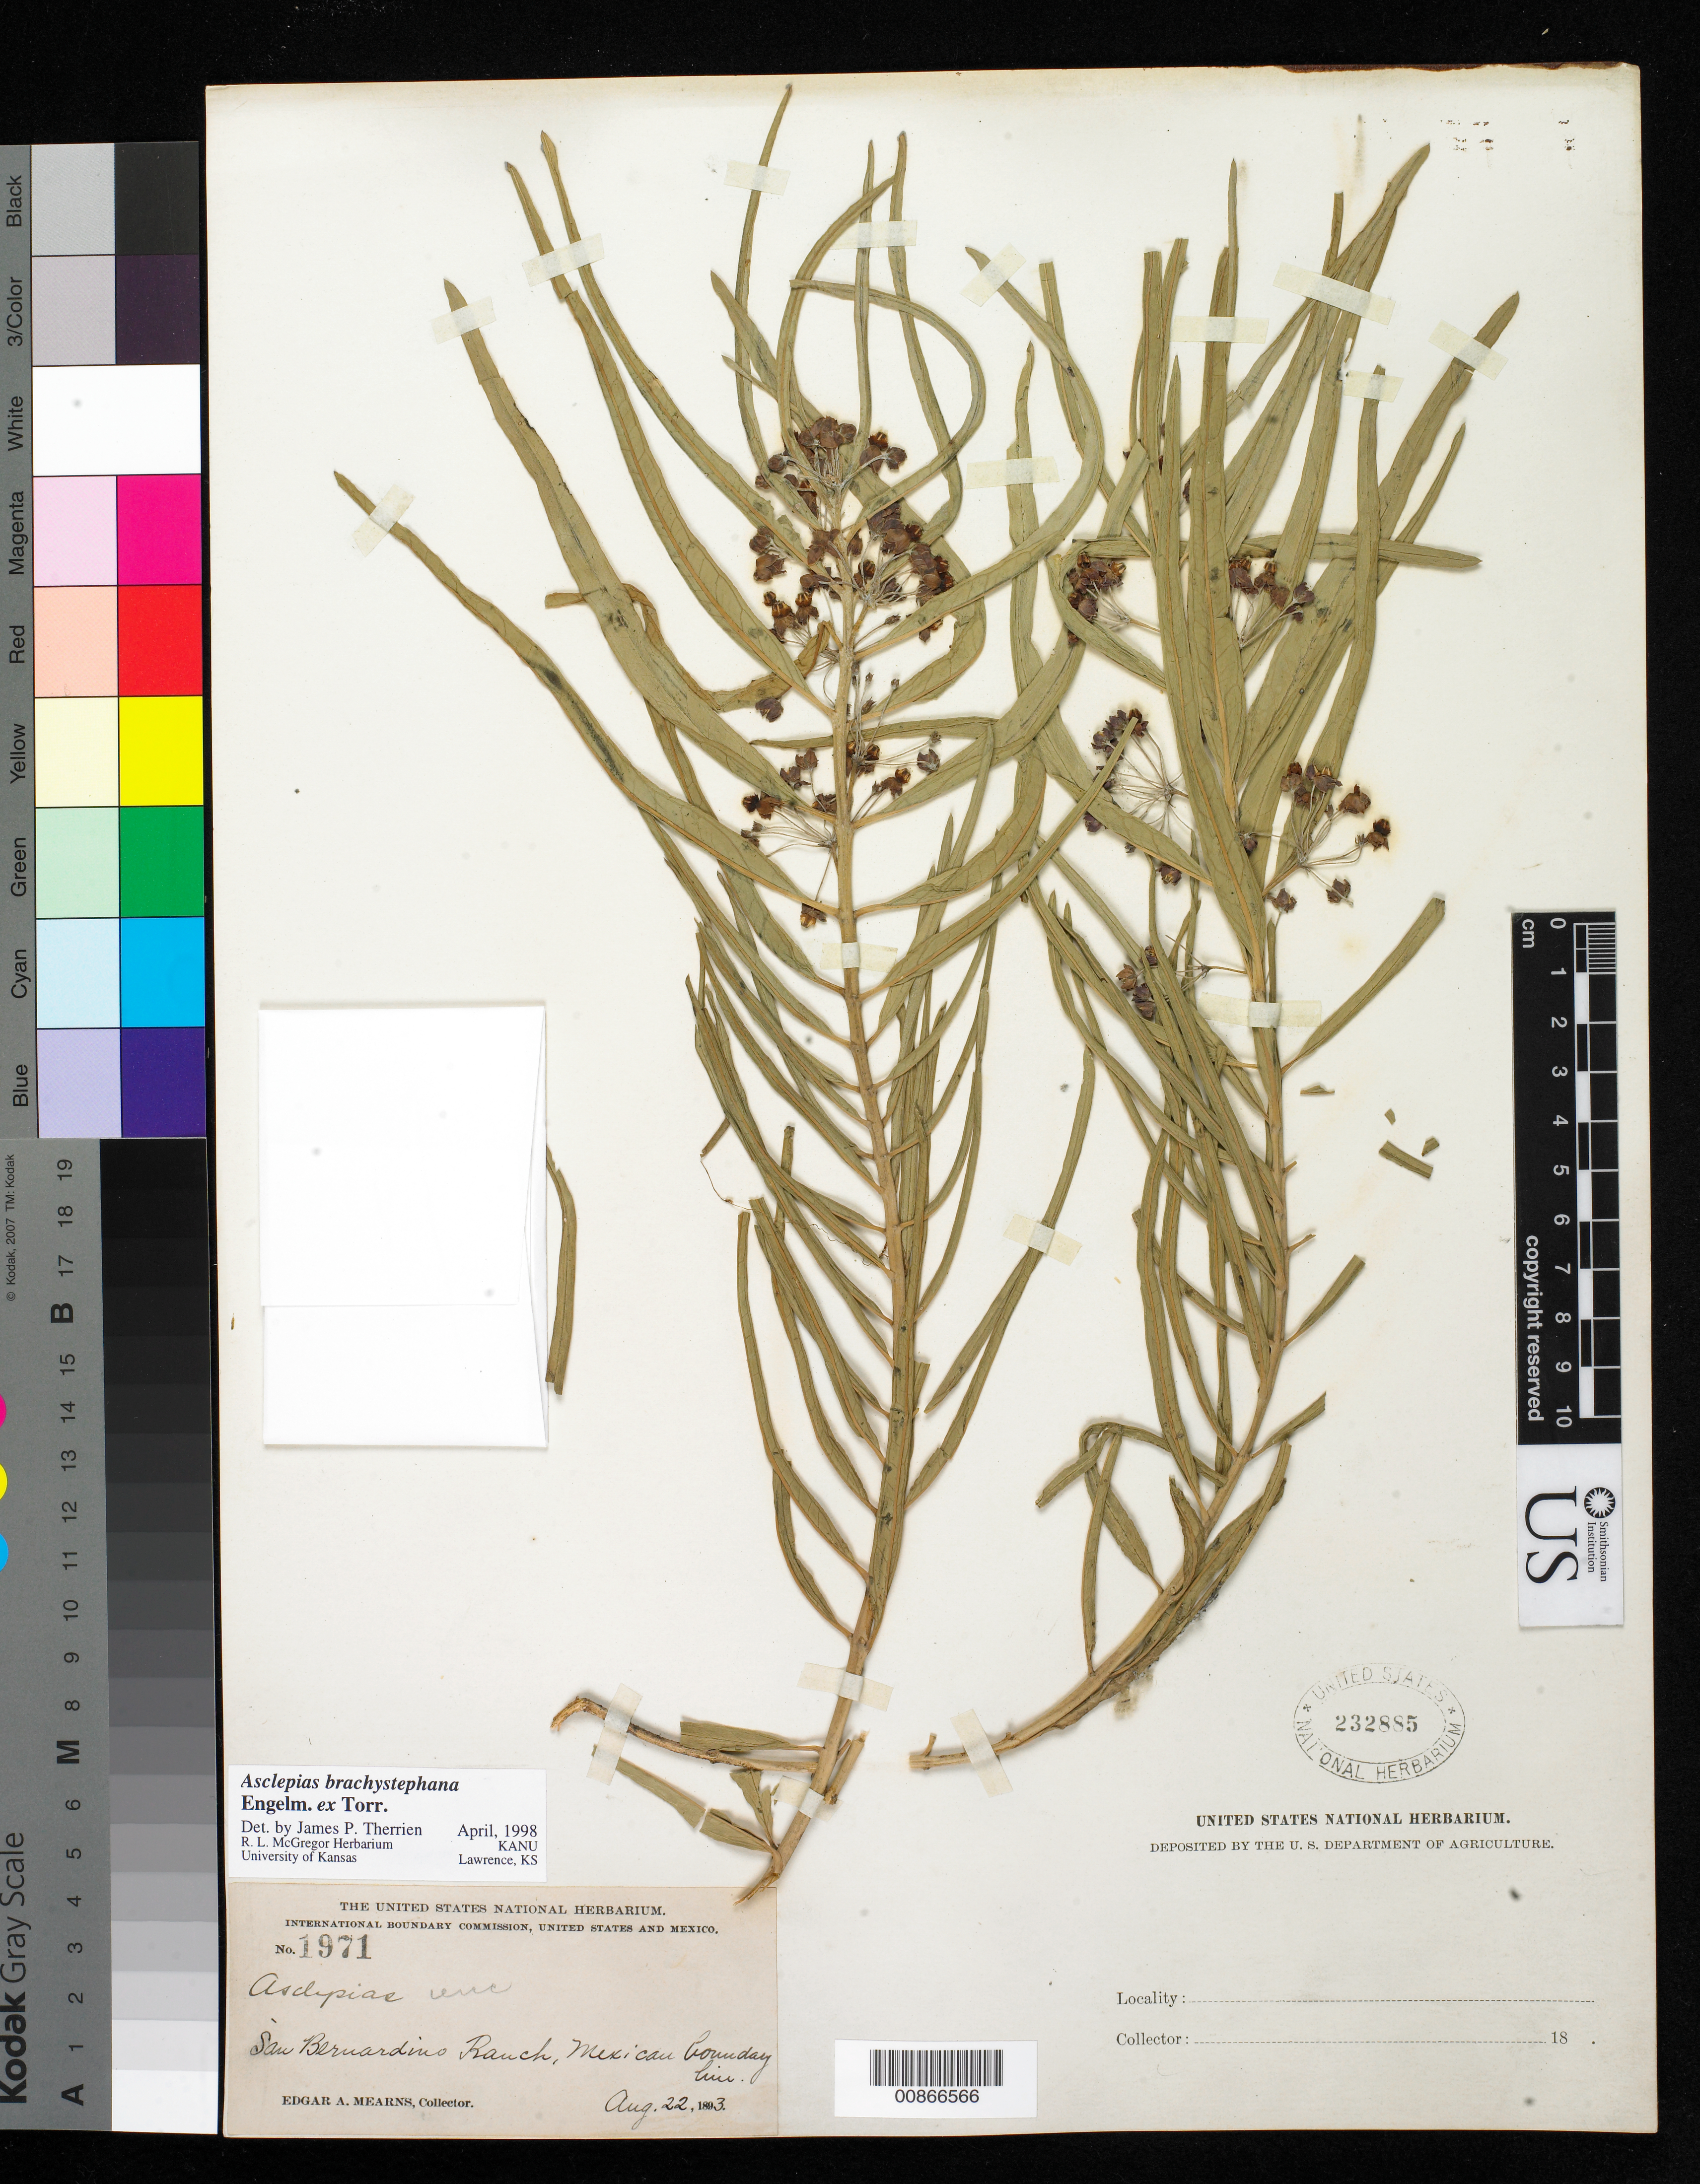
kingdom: Plantae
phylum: Tracheophyta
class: Magnoliopsida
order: Gentianales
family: Apocynaceae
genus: Asclepias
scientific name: Asclepias brachystephana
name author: Engelm. ex Torr. in Emory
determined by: Therrien, J. P.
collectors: E. A. Mearns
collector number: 1971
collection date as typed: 22 Aug 1893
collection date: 1893-08-22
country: United States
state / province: Arizona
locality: San Bernardino Ranch, Mexican Boundary Line.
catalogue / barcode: US 232885